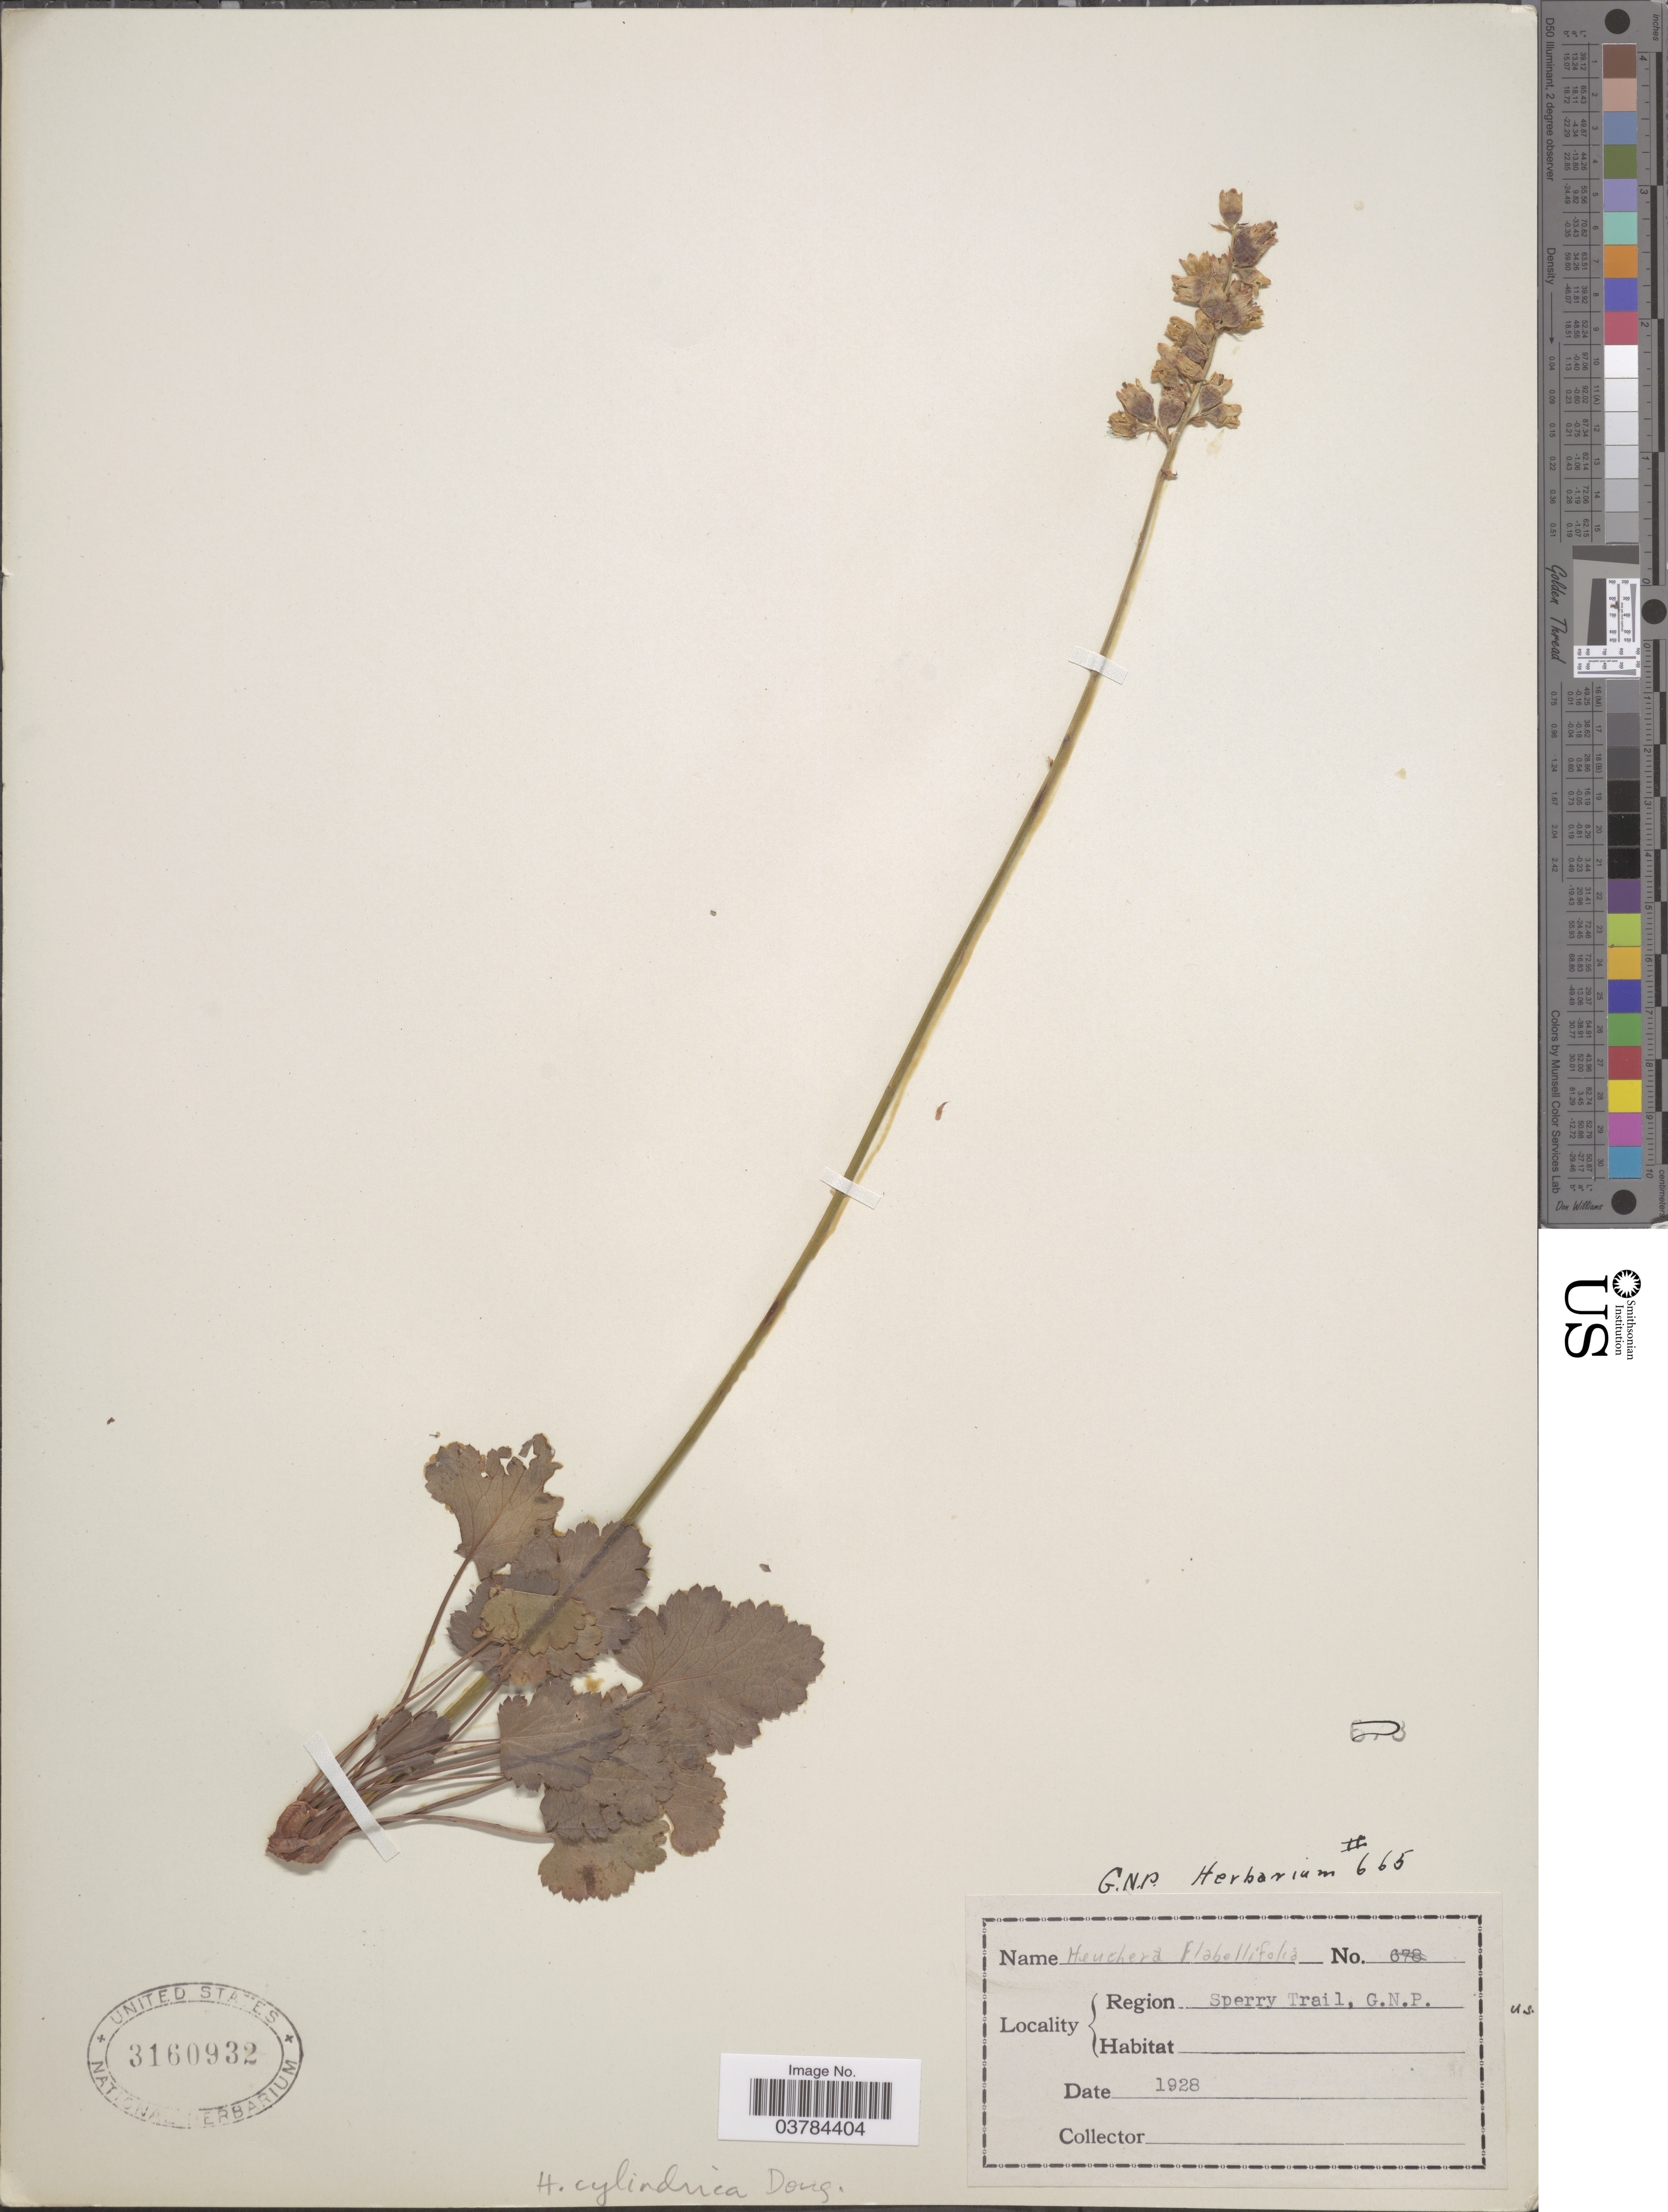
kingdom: Plantae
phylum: Tracheophyta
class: Magnoliopsida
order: Saxifragales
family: Saxifragaceae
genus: Heuchera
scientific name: Heuchera cylindrica var. glabella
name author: (Torr. & A. Gray) Wheelock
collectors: ex herb. G. N. P.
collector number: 665?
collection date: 1928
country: United States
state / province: Montana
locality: Region Sperry Trail, G.N.P.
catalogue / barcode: US 3160932